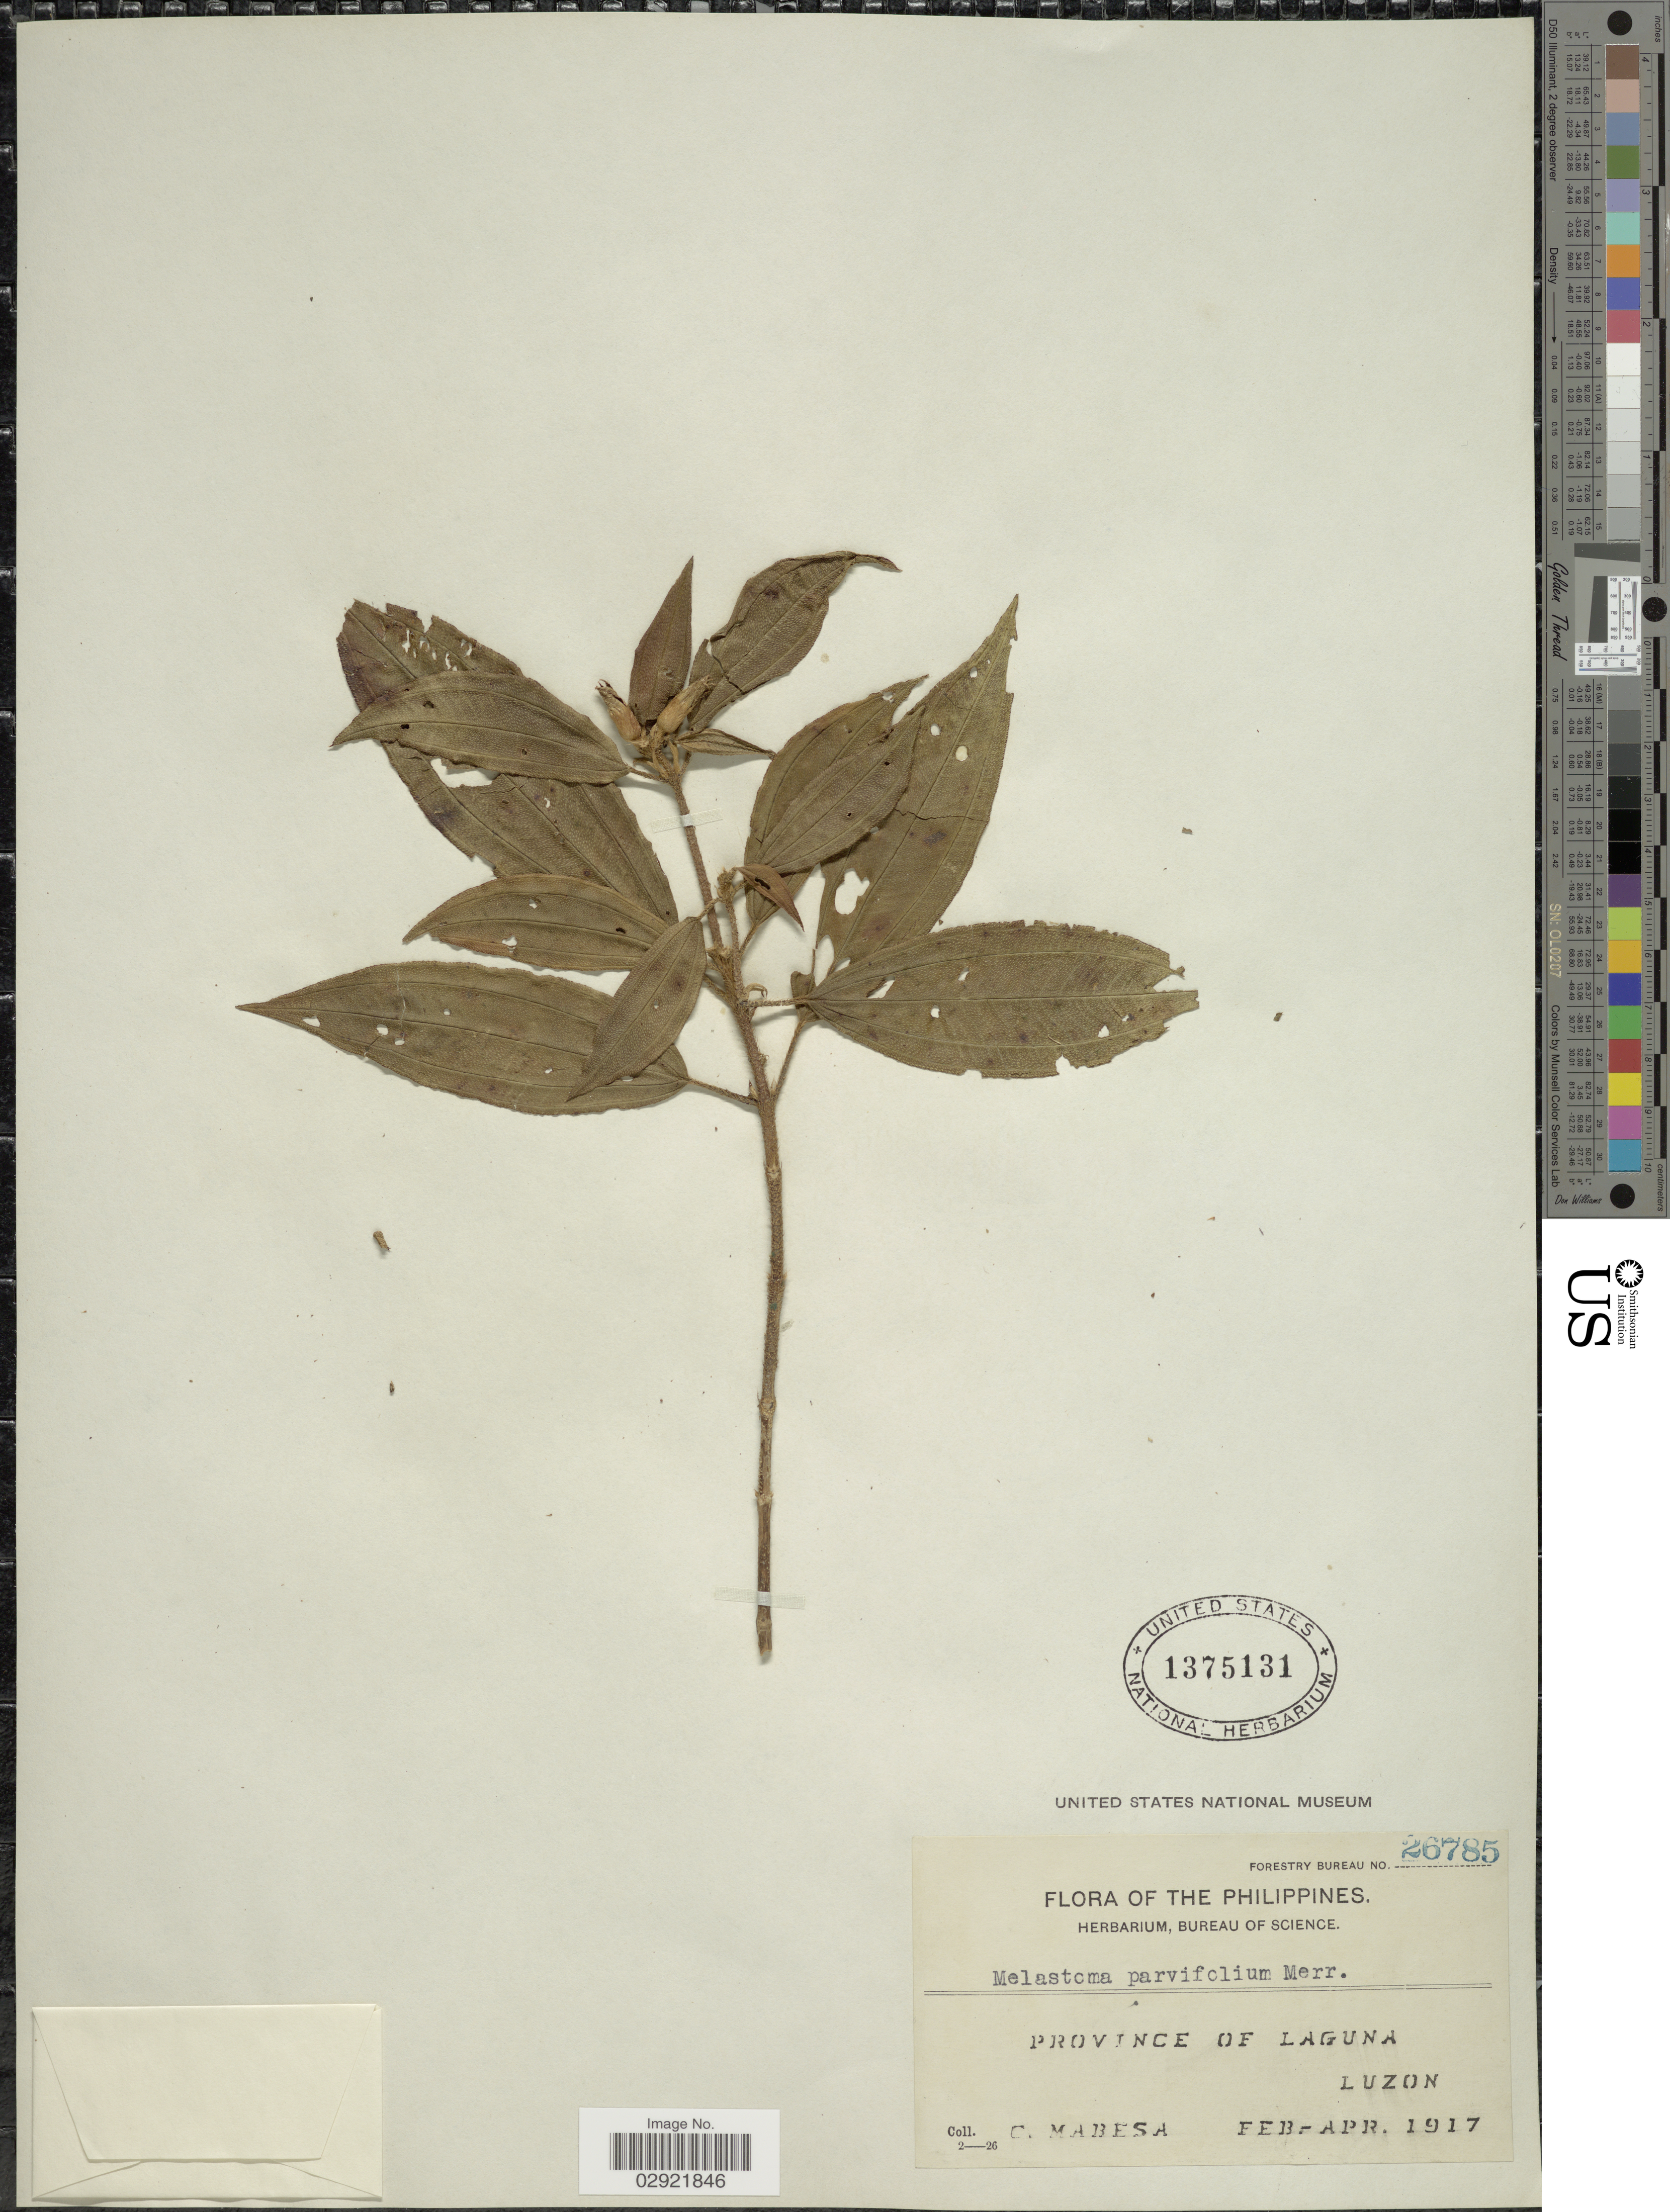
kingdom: Plantae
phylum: Tracheophyta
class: Magnoliopsida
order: Myrtales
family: Melastomataceae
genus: Melastoma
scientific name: Melastoma malabathricum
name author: L.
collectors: C. Mabesa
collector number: Forestry Bureau 26785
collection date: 1917-02/1917-04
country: Philippines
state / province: Calabarzon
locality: Province of Laguna. Luzon.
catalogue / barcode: US 1375131